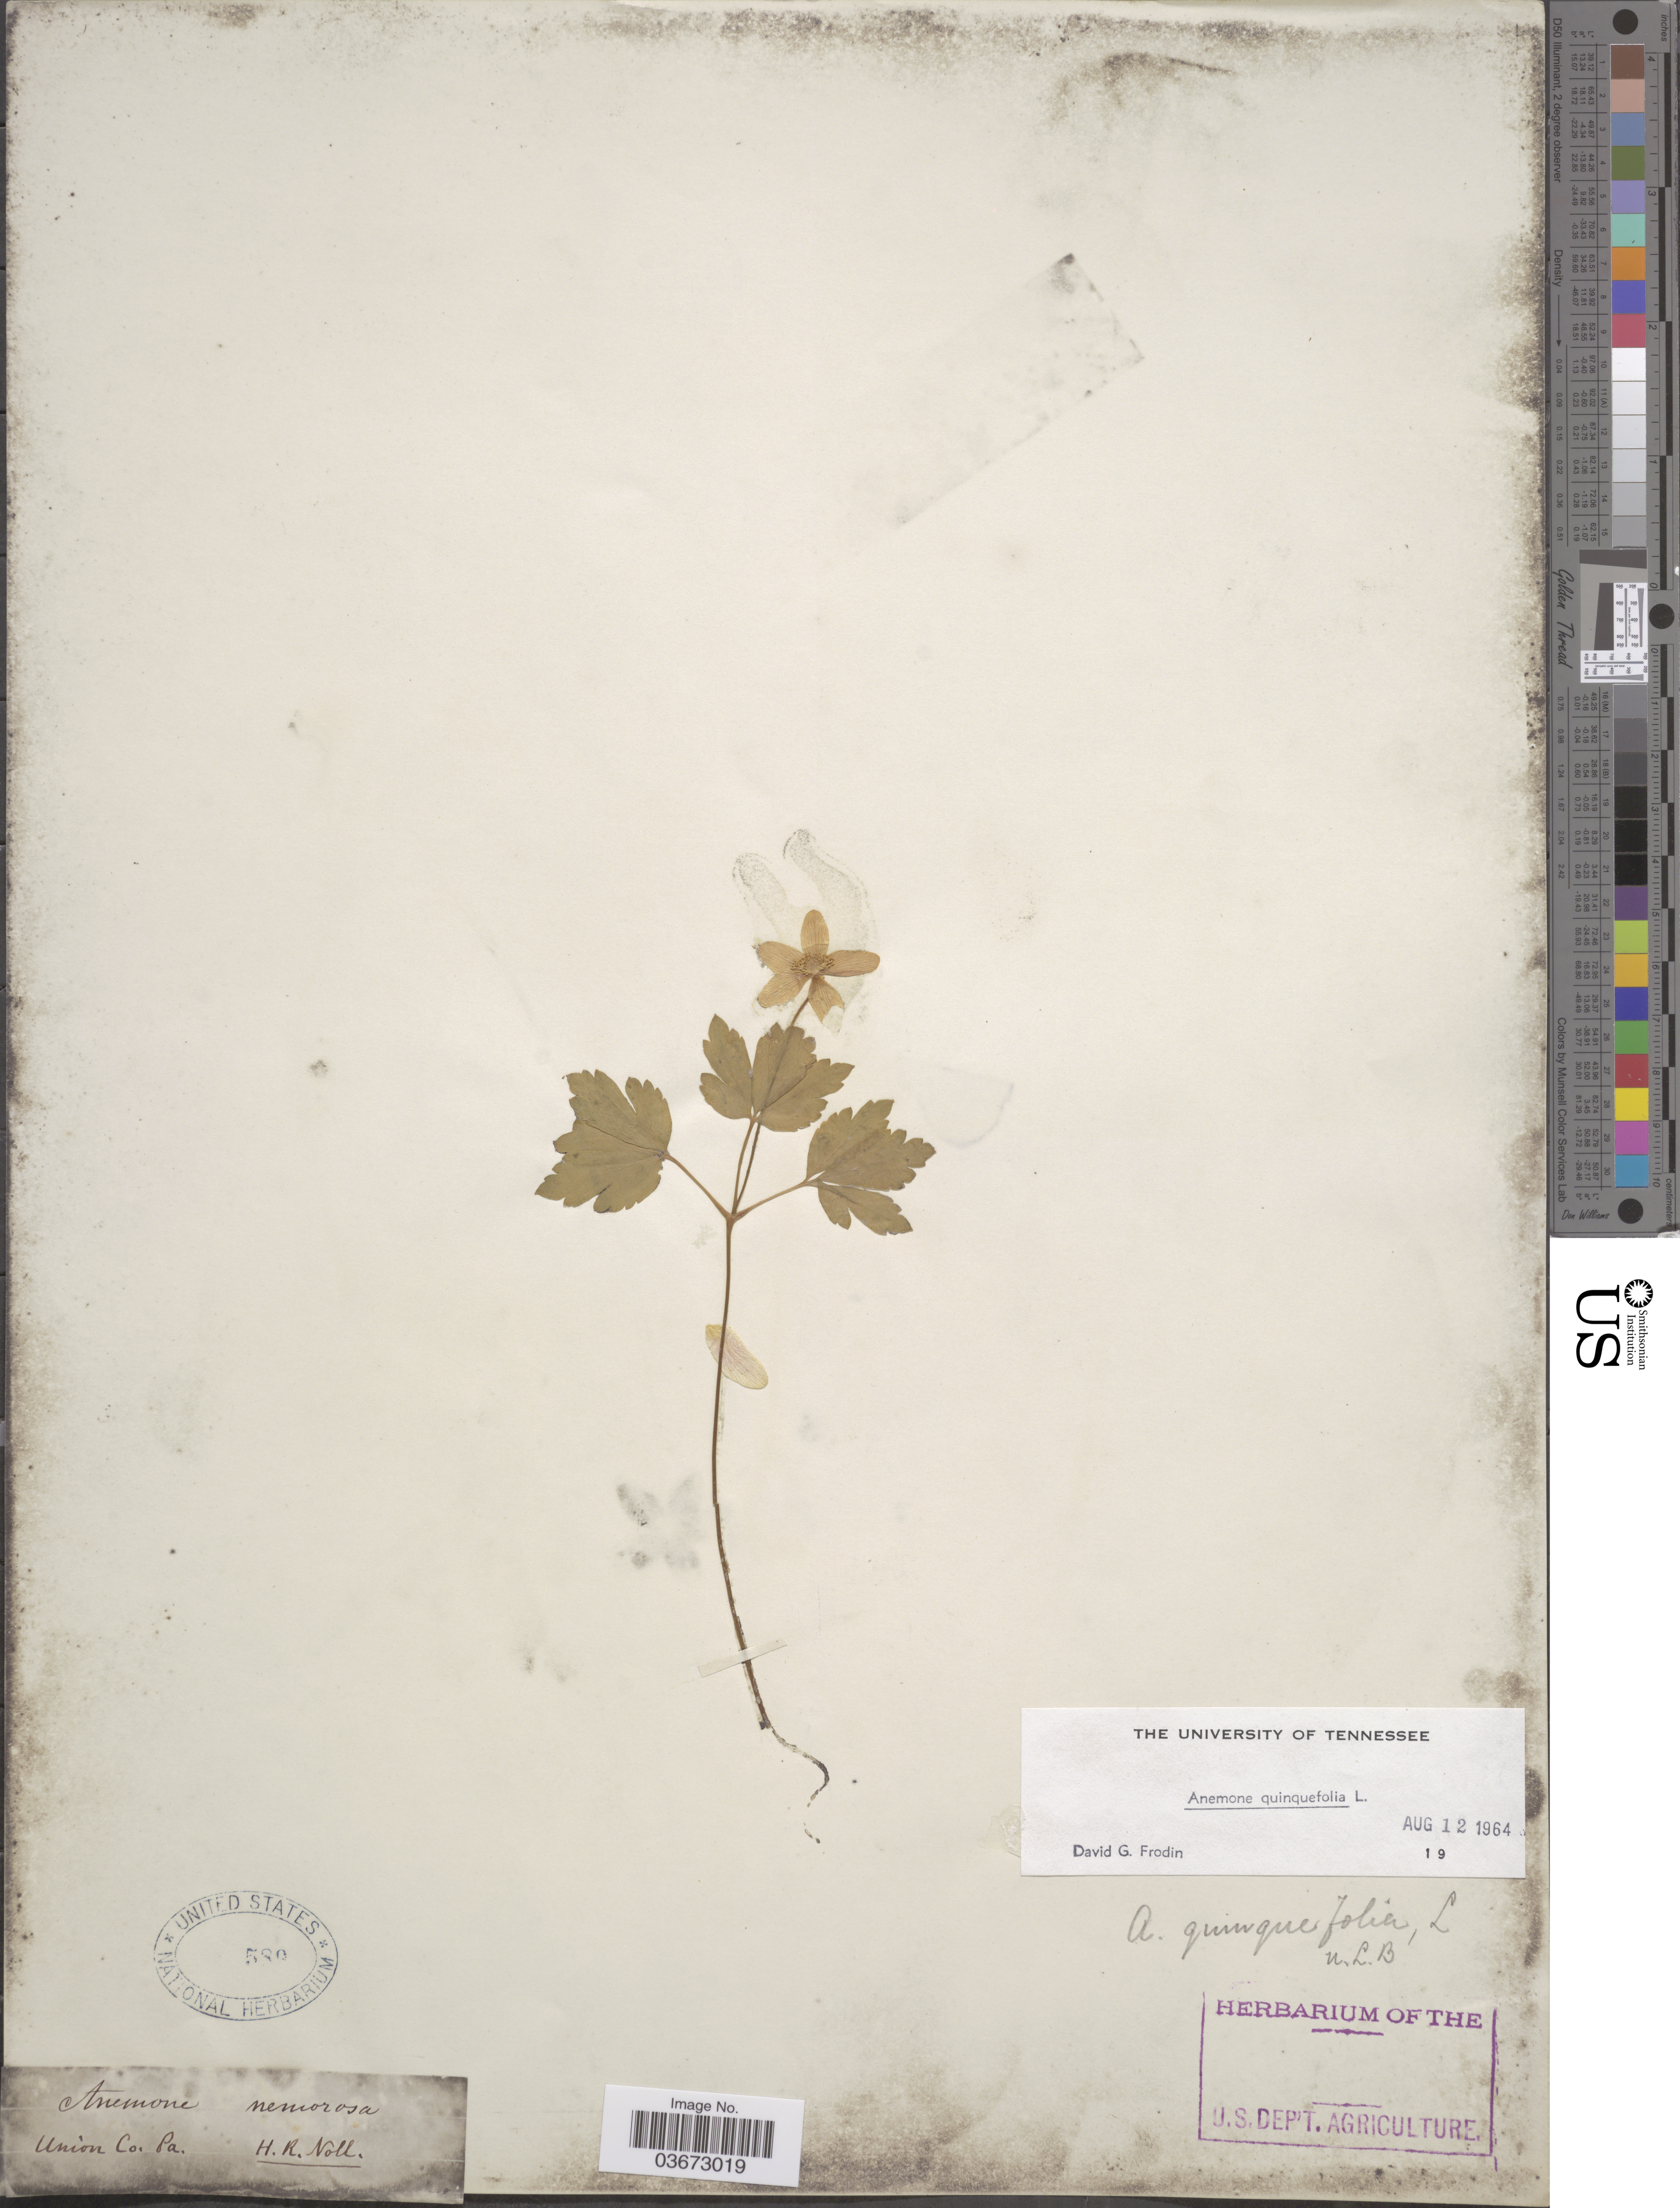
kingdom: Plantae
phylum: Tracheophyta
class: Magnoliopsida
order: Ranunculales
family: Ranunculaceae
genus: Anemone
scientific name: Anemone quinquefolia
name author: L.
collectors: H. Noll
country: United States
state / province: Pennsylvania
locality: Union Co.